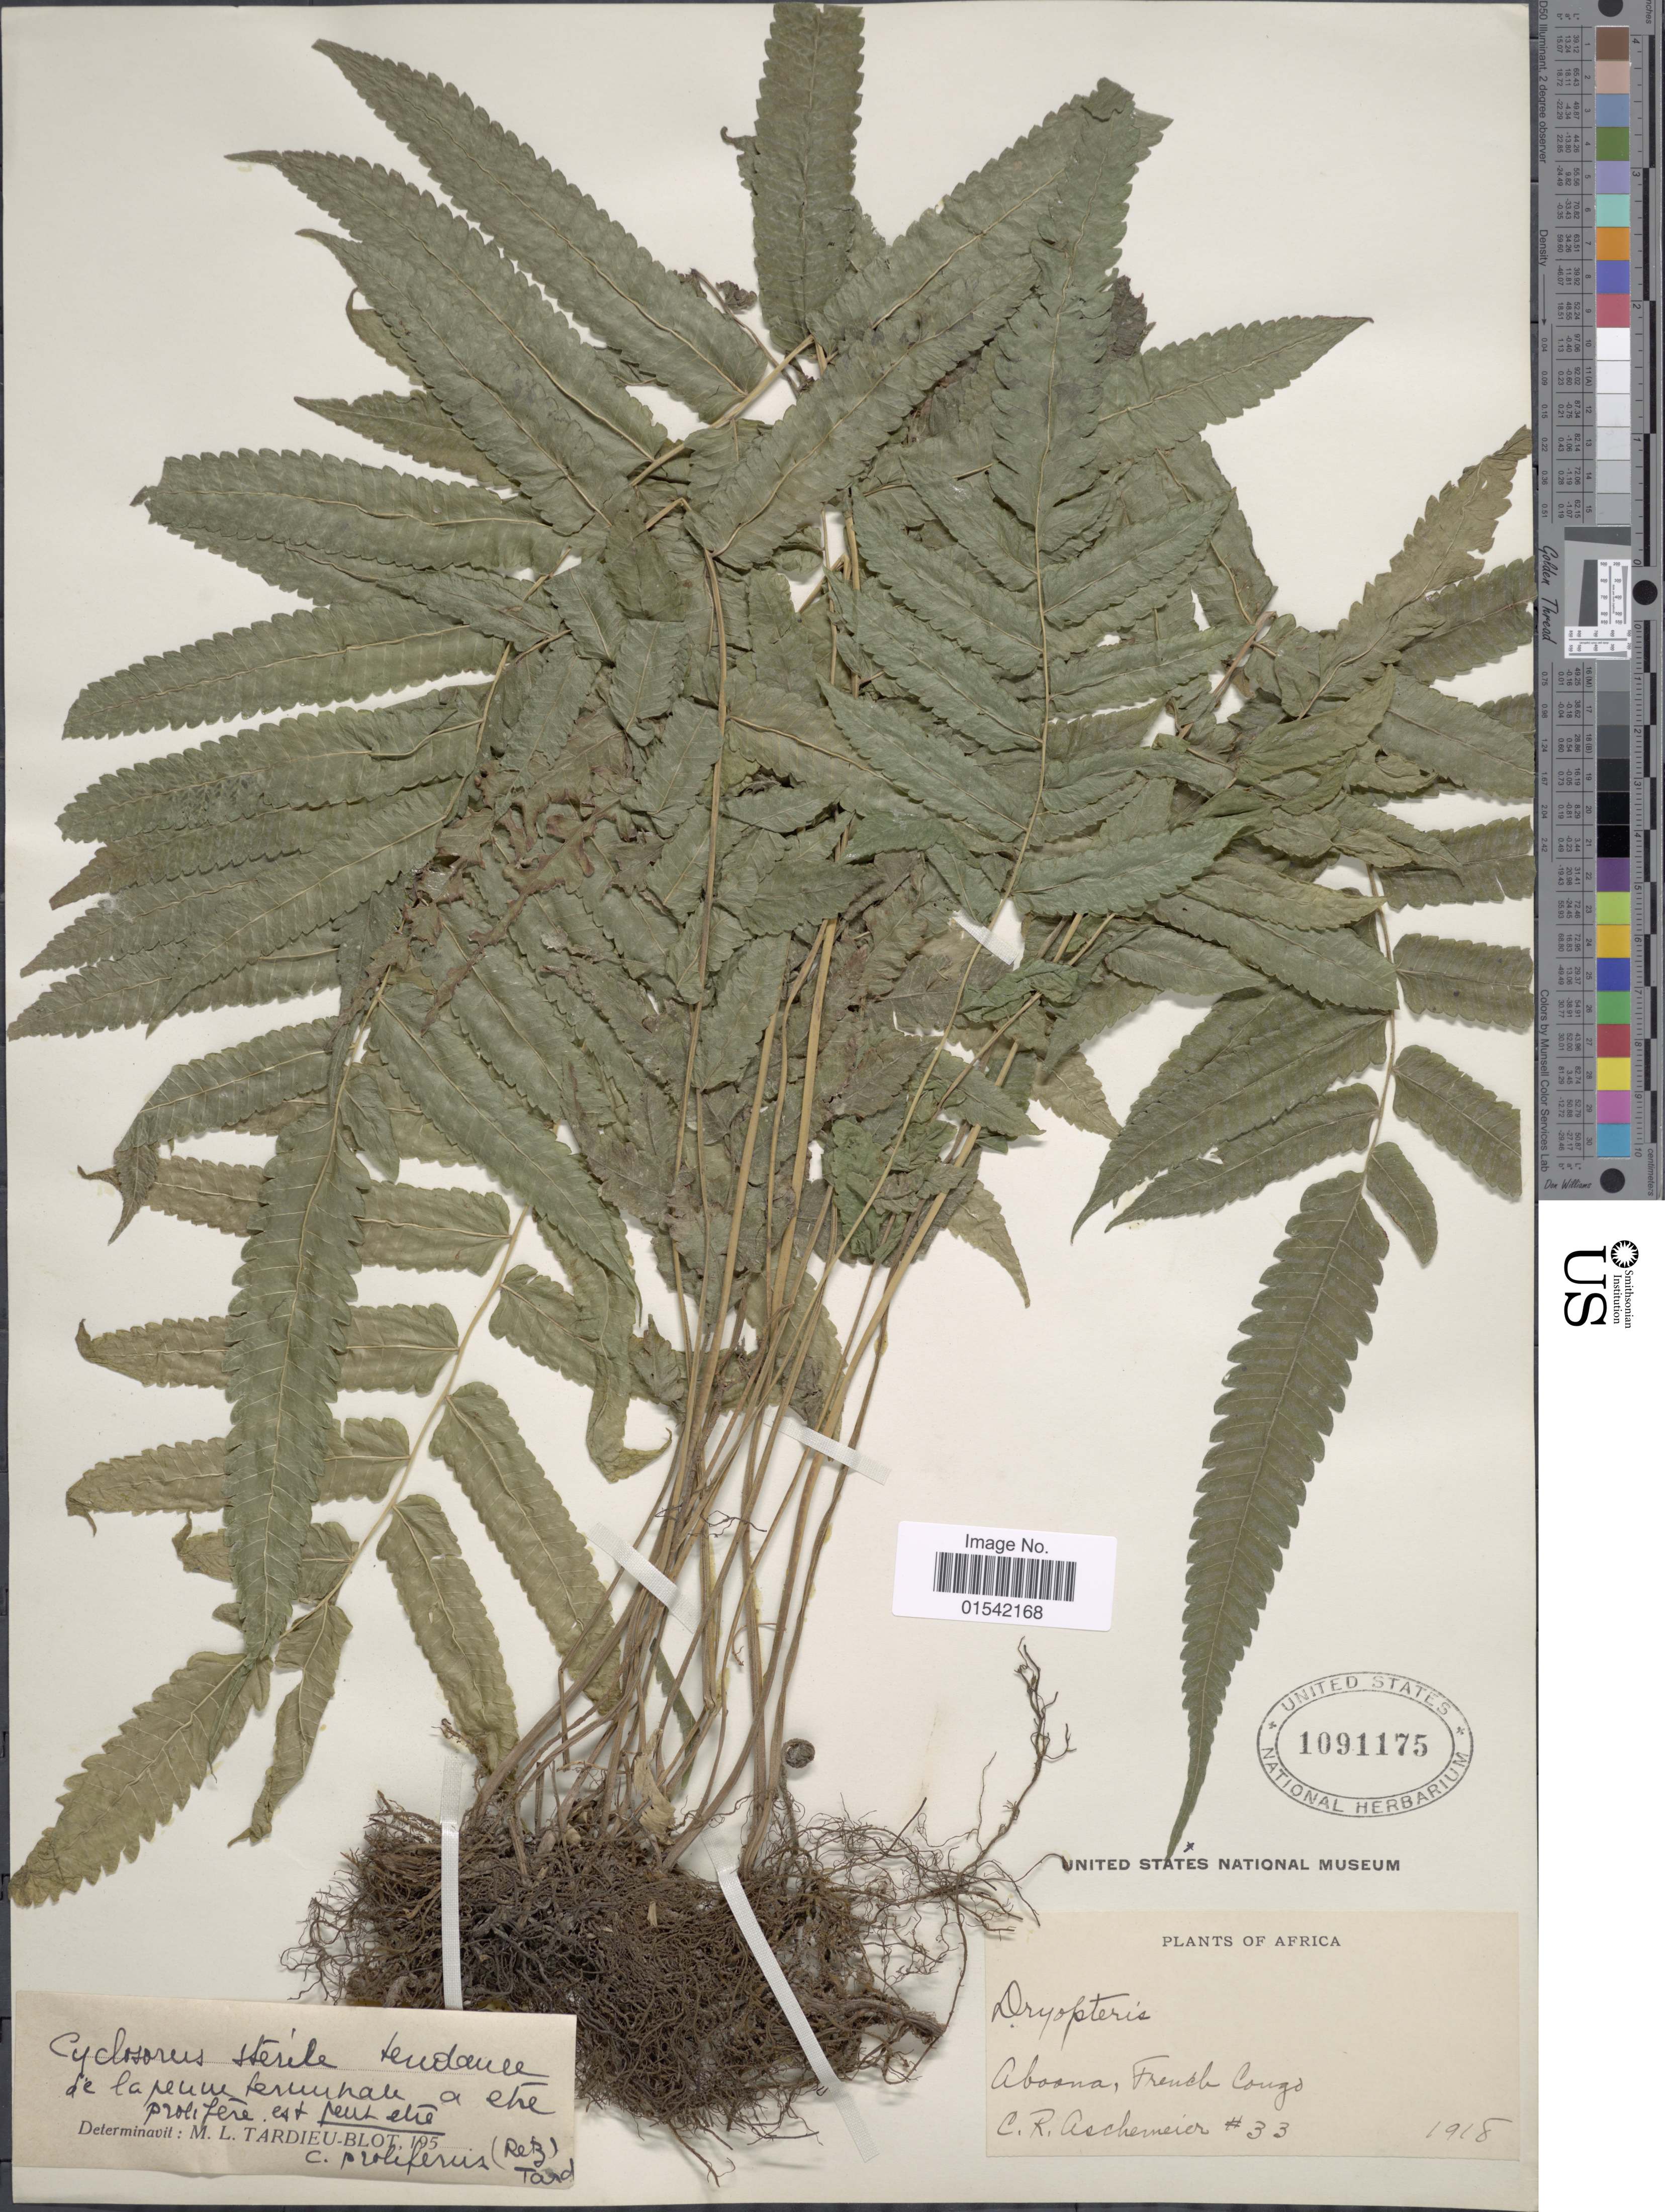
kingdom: Plantae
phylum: Tracheophyta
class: Polypodiopsida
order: Polypodiales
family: Thelypteridaceae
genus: Ampelopteris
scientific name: Ampelopteris prolifera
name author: (Retz.) Copel.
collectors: C. Aschemeier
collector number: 33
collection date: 1918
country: Congo, Republic of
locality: Aboana, French Congo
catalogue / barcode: US 1091175